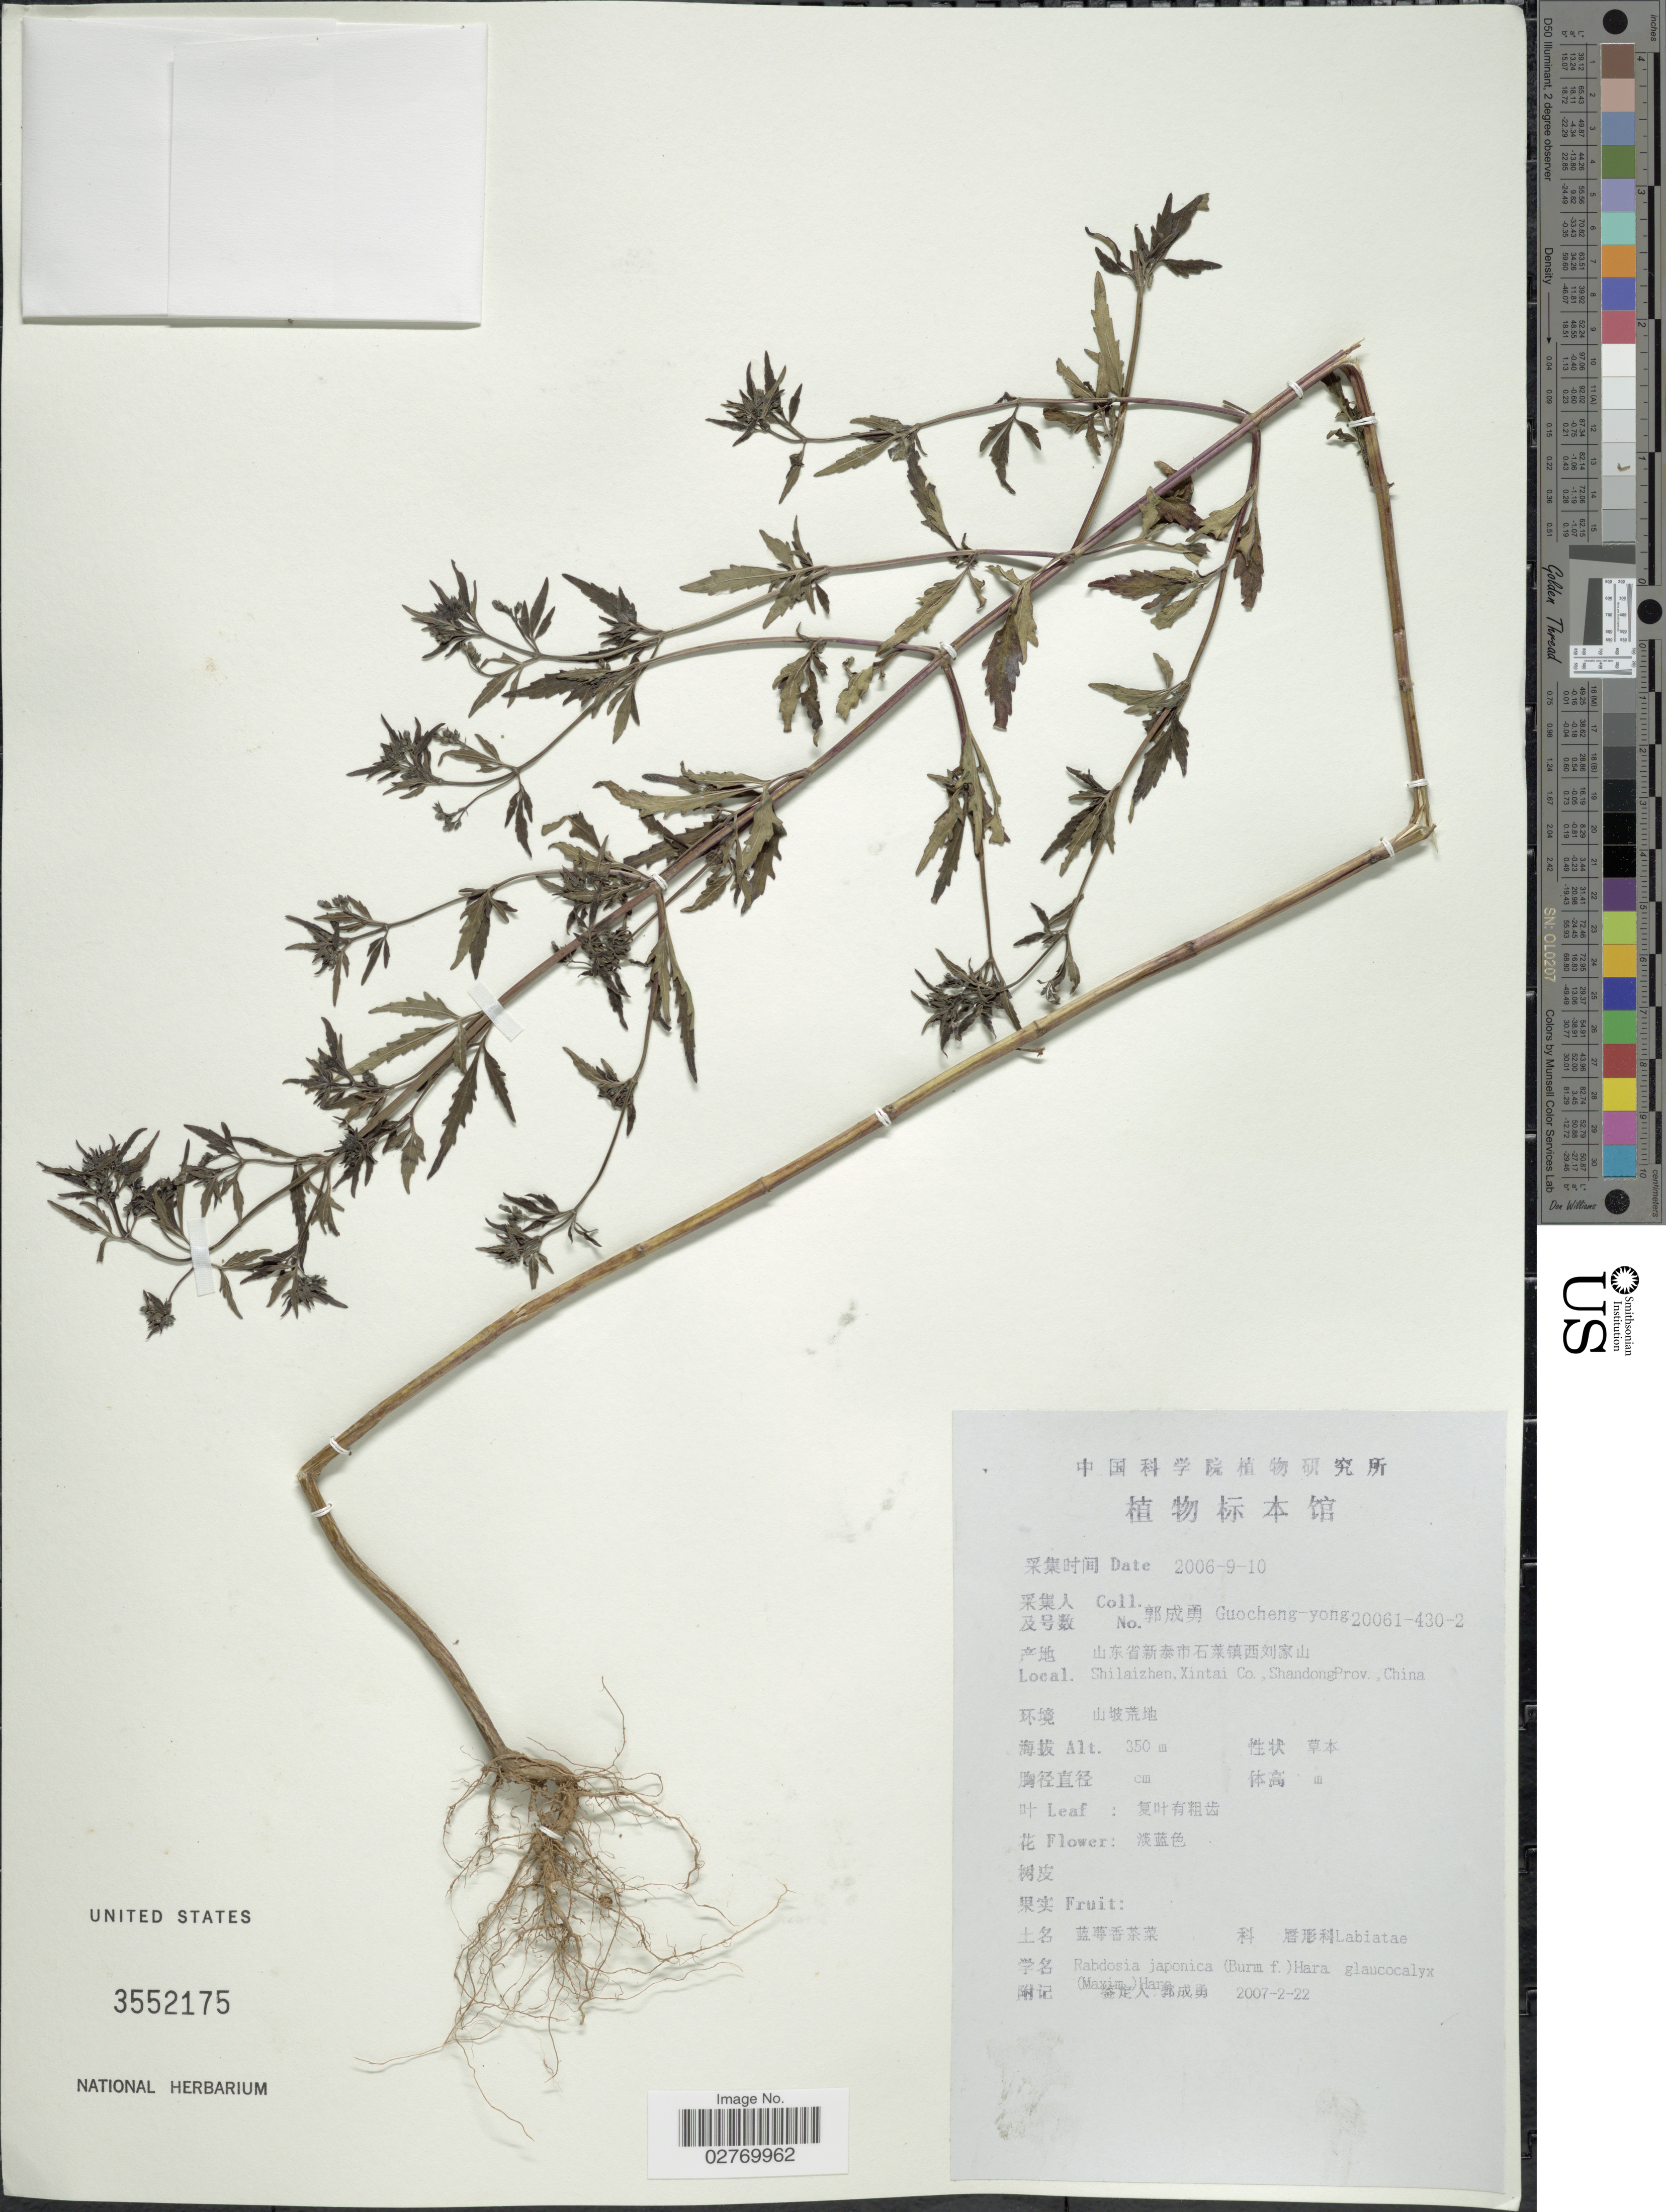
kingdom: Plantae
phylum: Tracheophyta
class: Magnoliopsida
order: Lamiales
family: Lamiaceae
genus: Scutellaria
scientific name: Scutellaria japonica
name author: Burm. f.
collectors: Guo cheng-yong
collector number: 20061-430-2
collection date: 2006-09-10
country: China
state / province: Shandong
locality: Shilaizhen, Xintai Co.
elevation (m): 350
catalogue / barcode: US 3552175